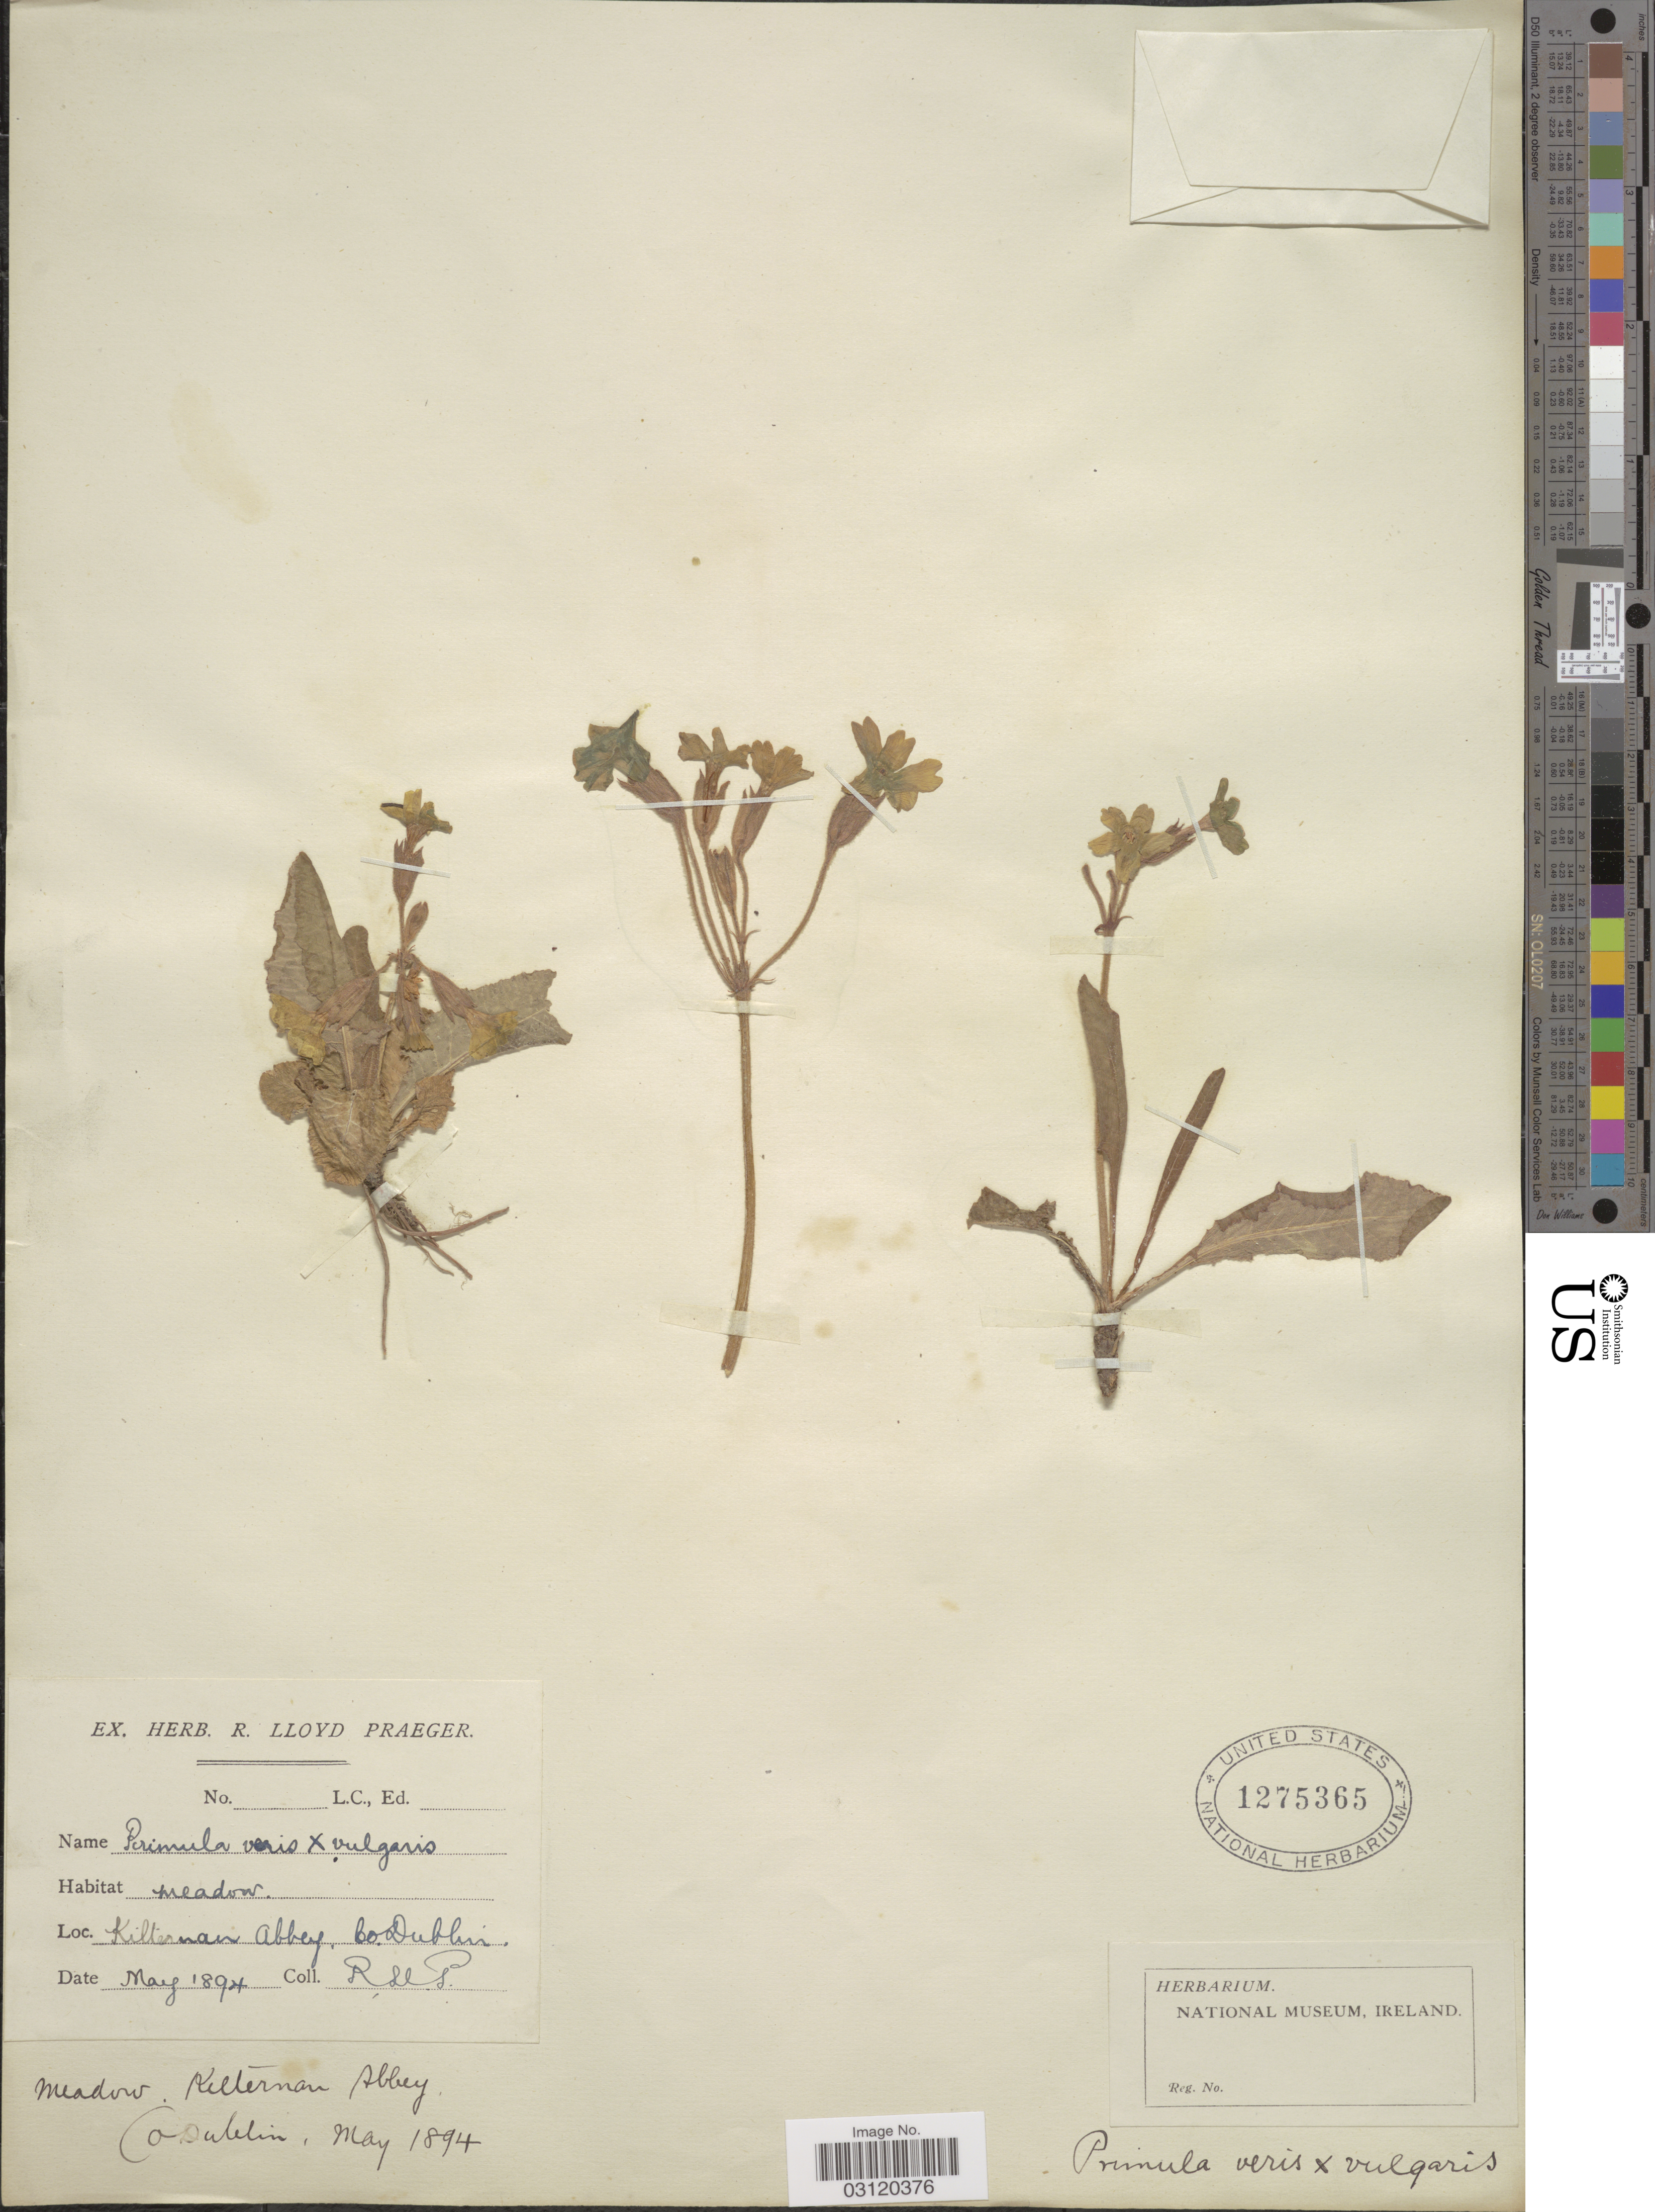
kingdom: Plantae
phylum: Tracheophyta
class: Magnoliopsida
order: Ericales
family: Primulaceae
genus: Primula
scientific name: Primula veris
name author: L.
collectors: R. Praeger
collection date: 1894-05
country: Ireland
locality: Kilternan Abbey, Co. Dublin.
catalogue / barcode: US 1275365